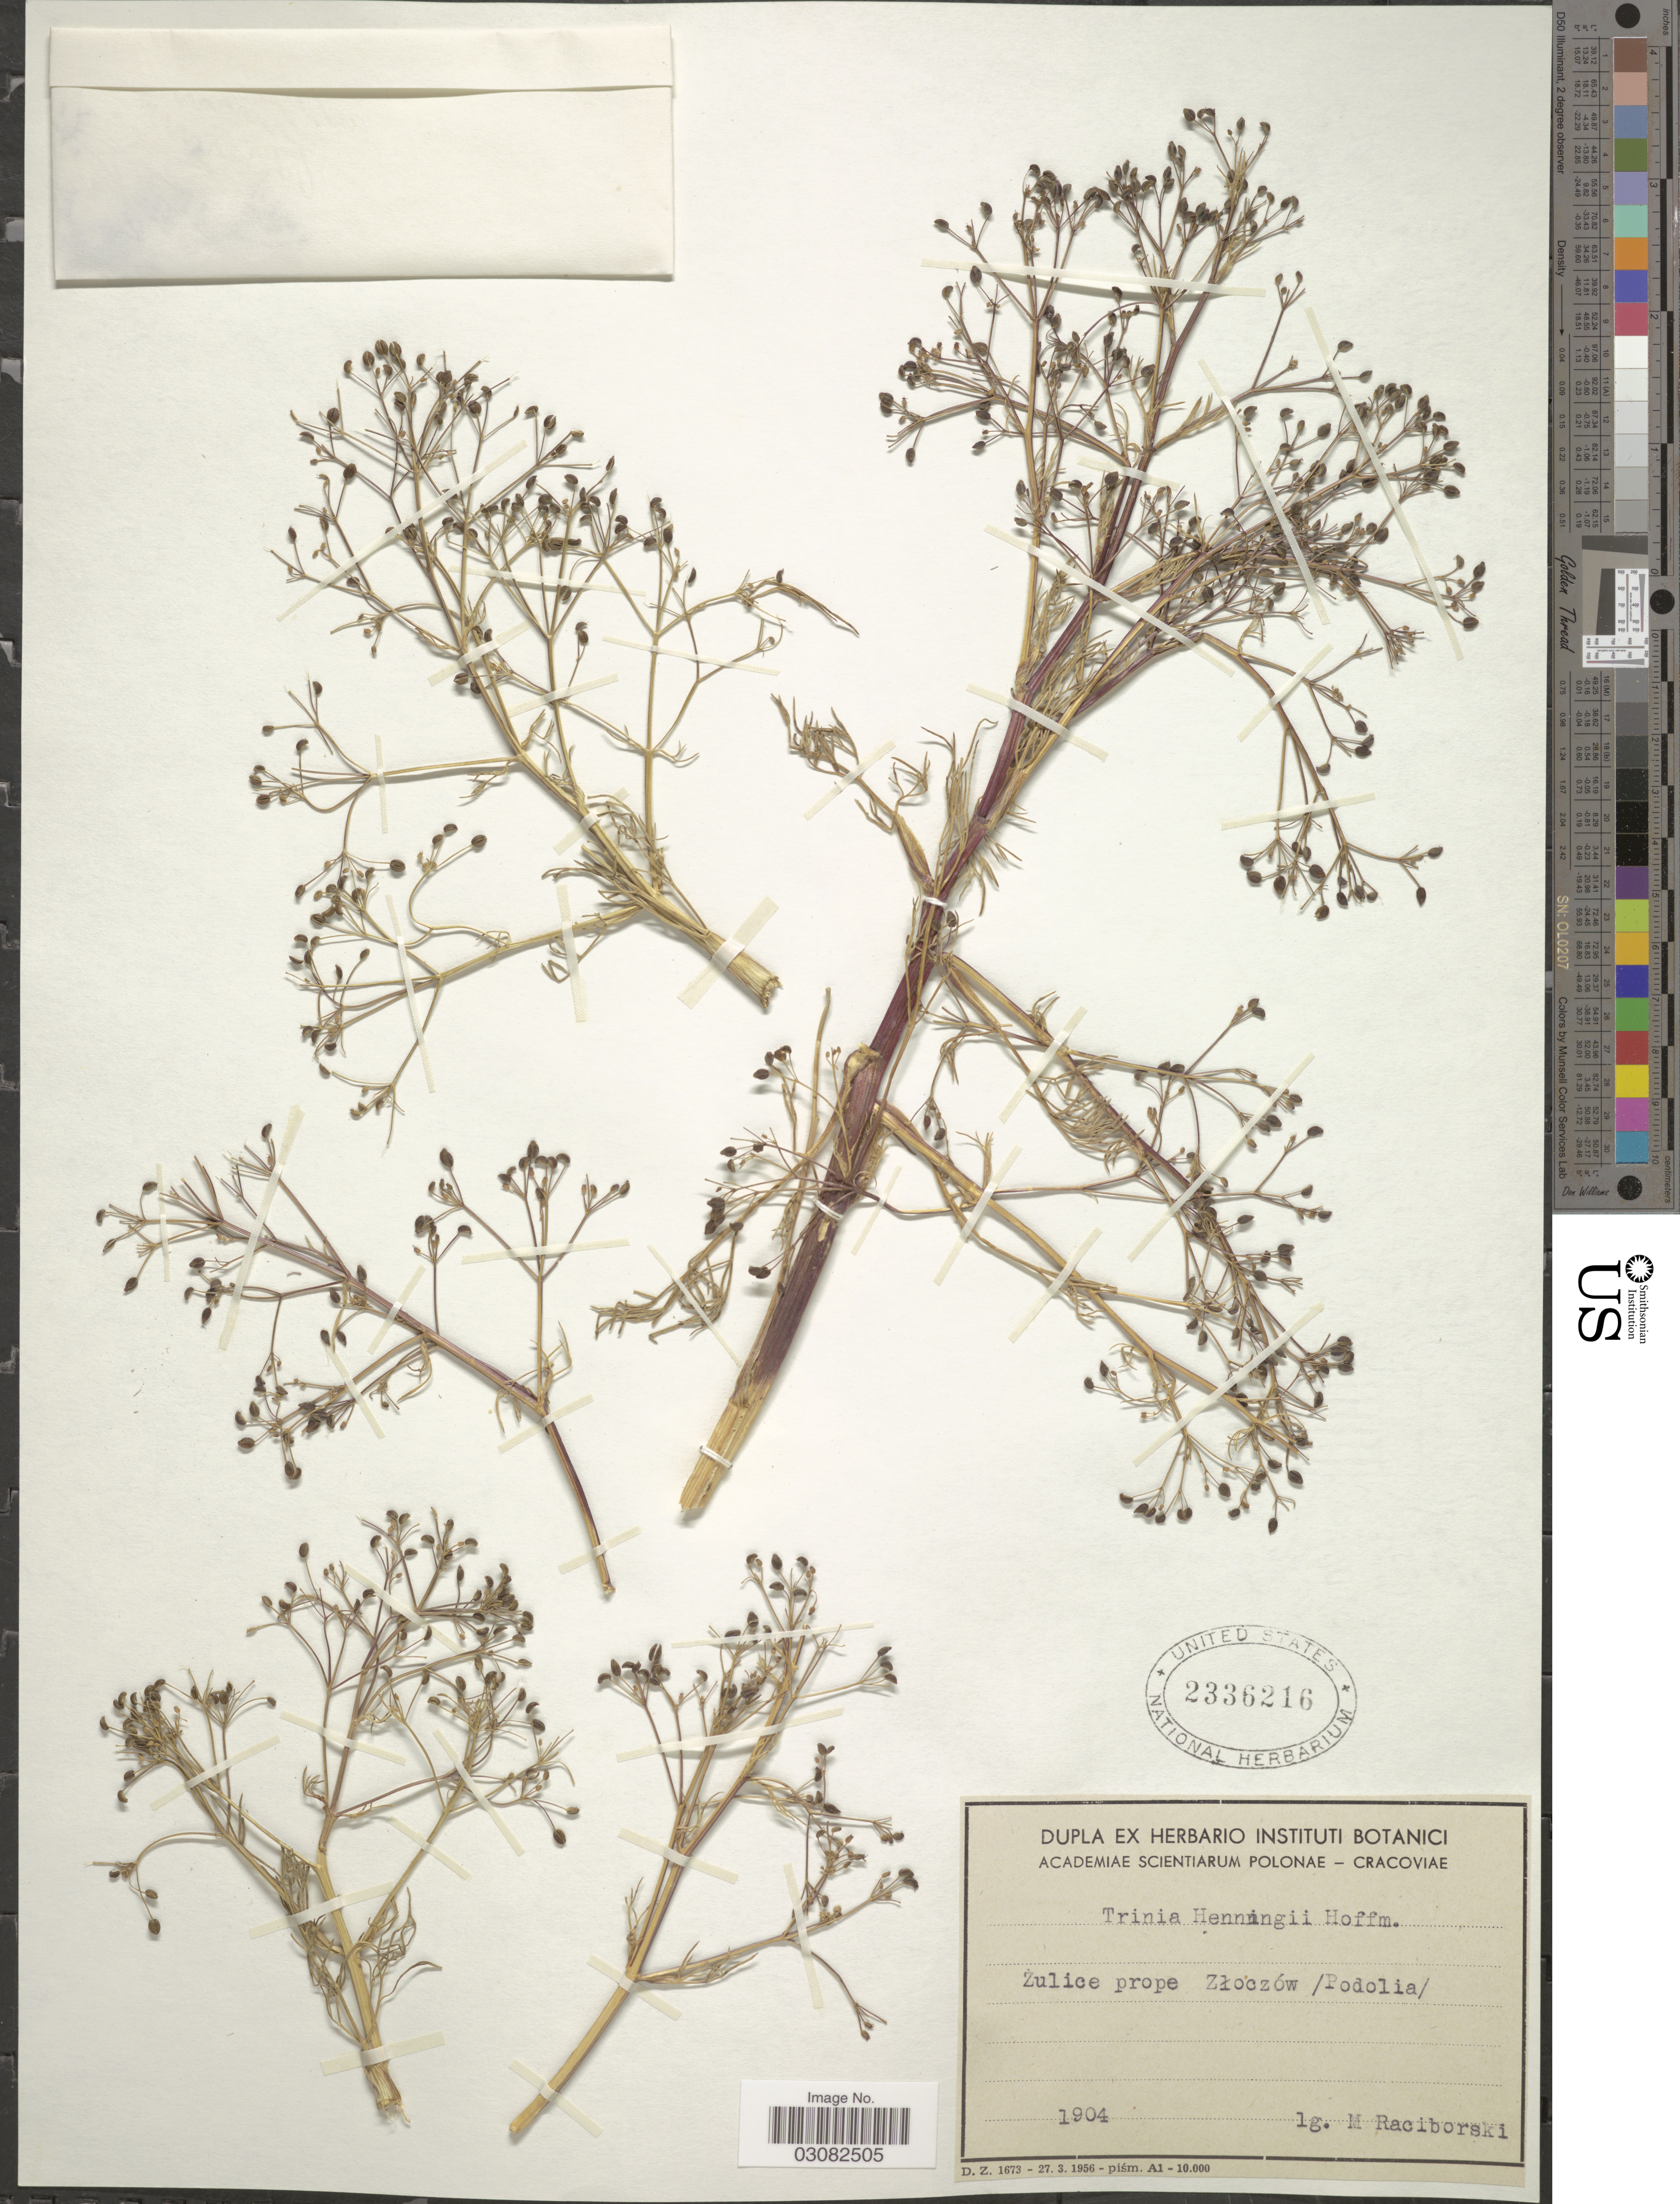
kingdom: Plantae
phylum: Tracheophyta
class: Magnoliopsida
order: Apiales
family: Apiaceae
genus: Trinia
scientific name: Trinia henningii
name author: Hoffm.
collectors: M. Raciborski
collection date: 1904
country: Poland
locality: Zulice prope Zloczów/ Podolia.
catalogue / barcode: US 2336216